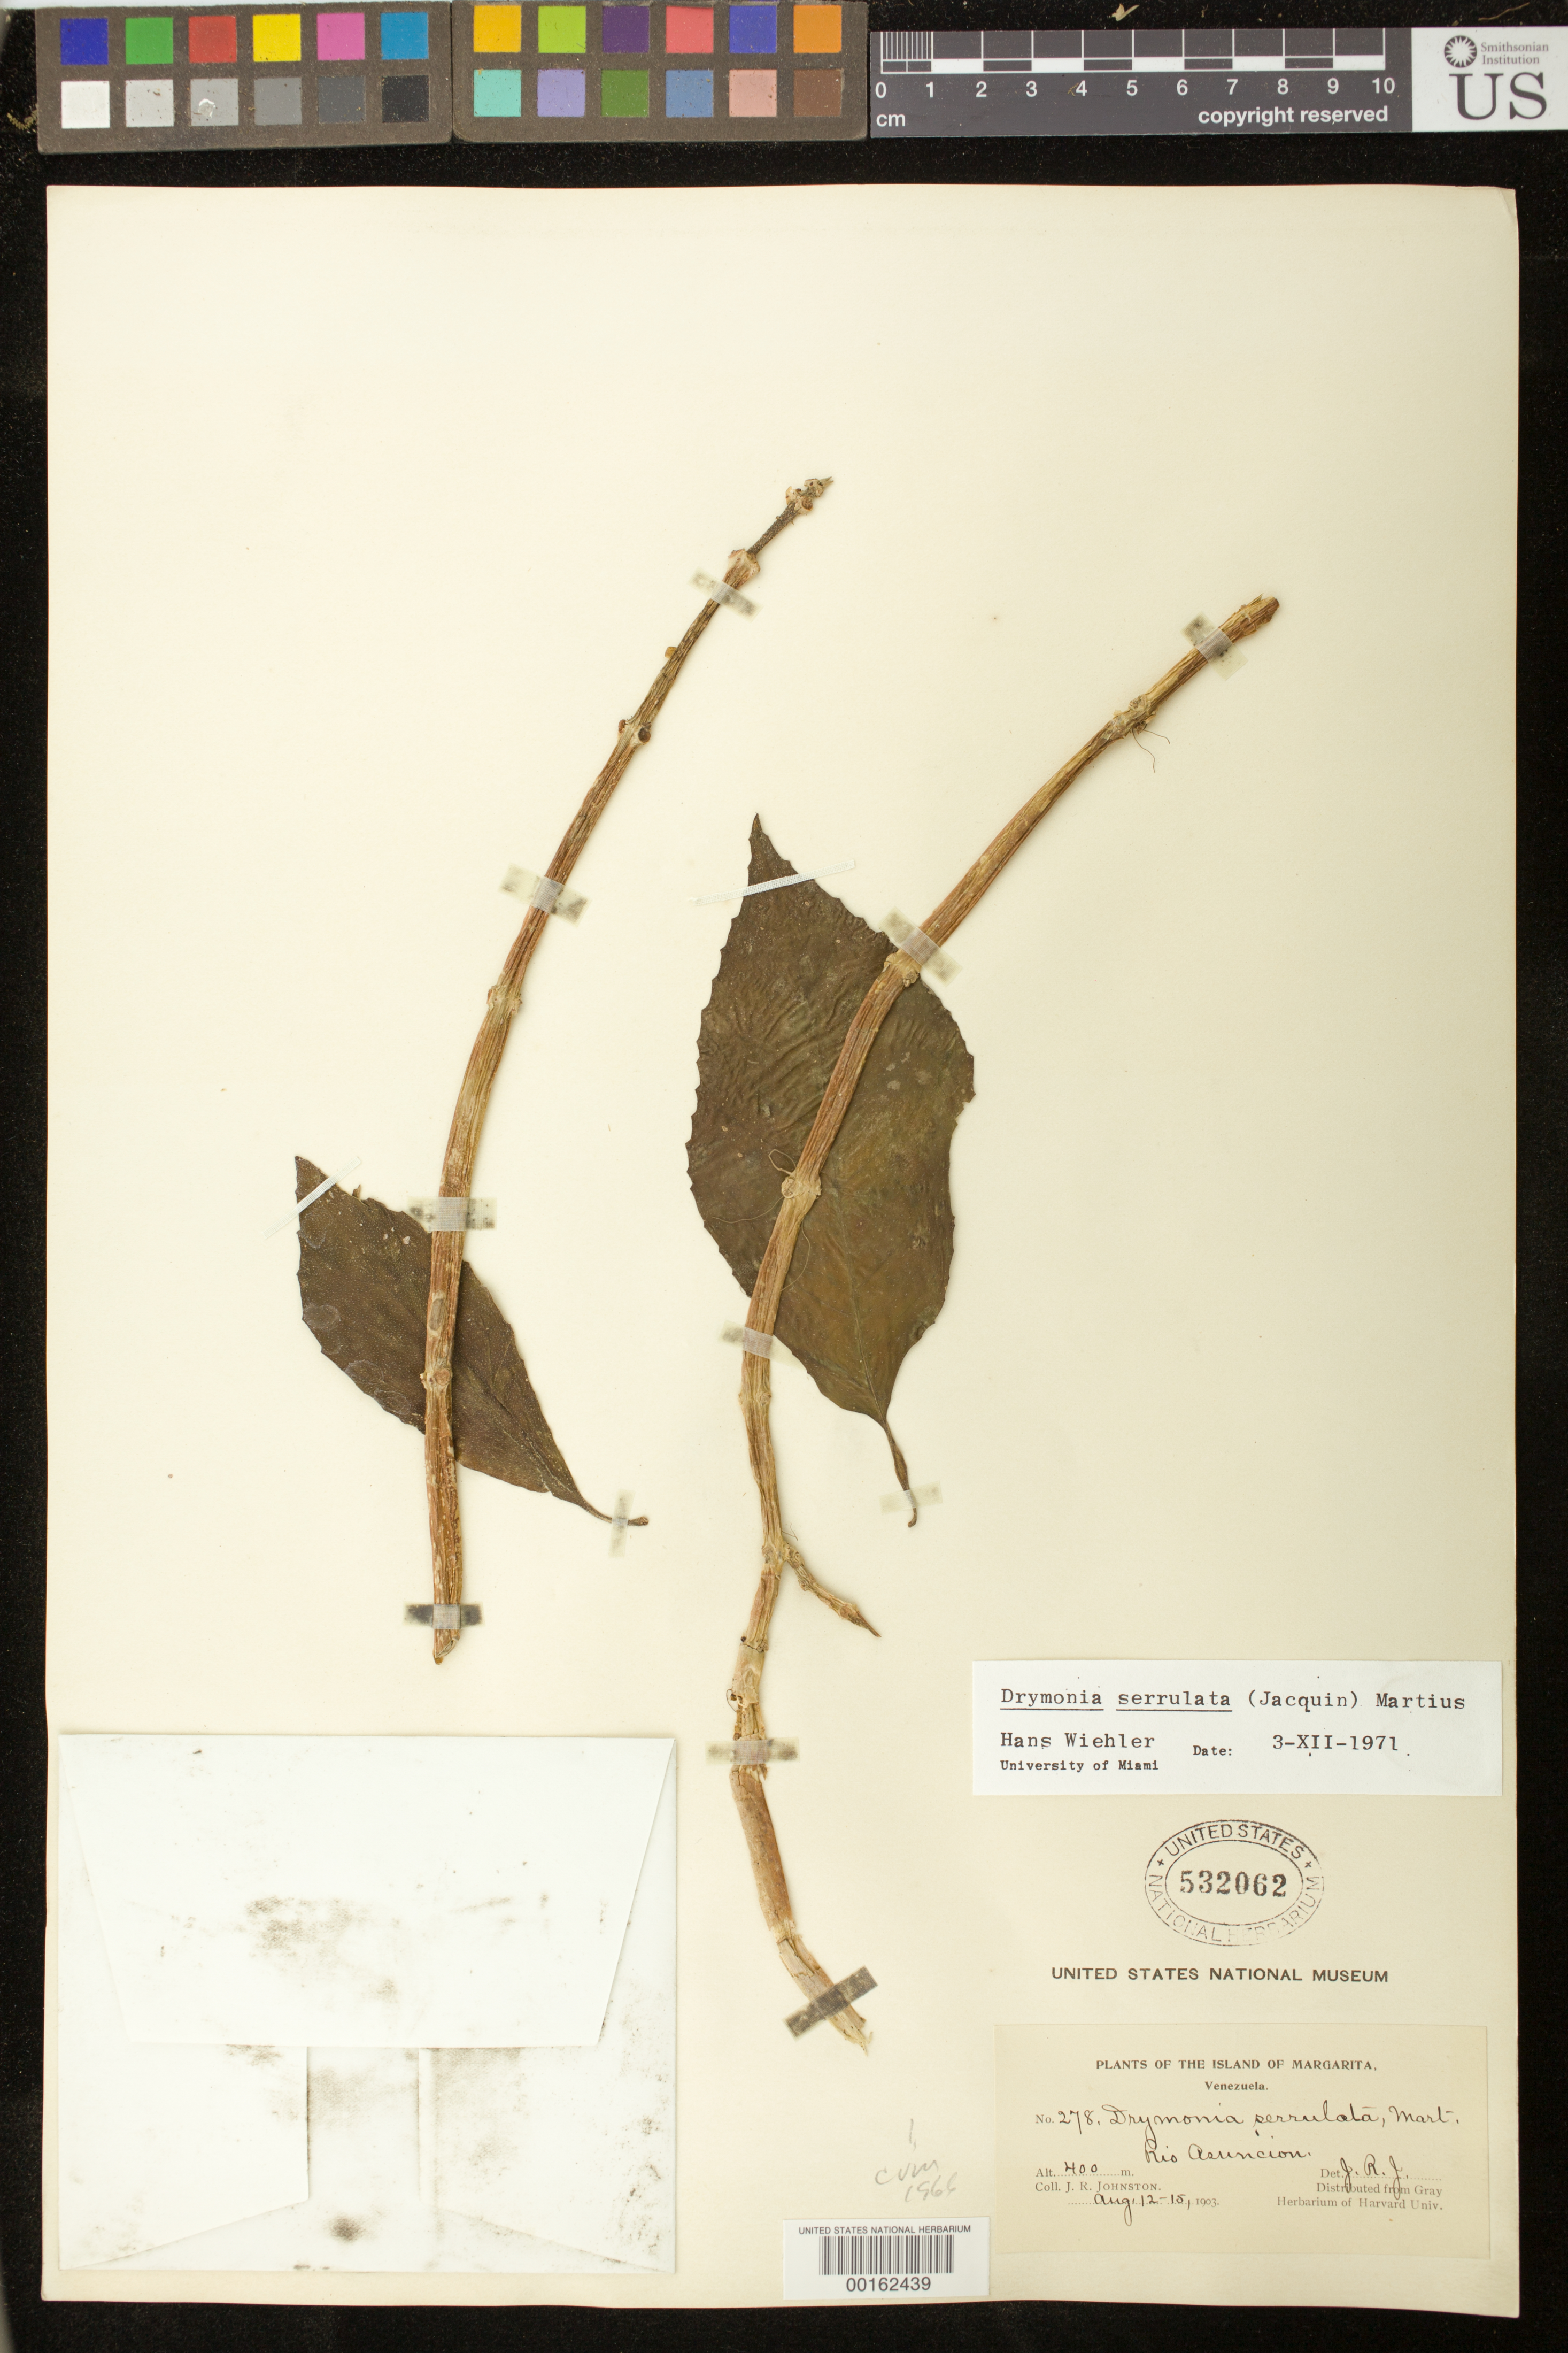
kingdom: Plantae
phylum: Tracheophyta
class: Magnoliopsida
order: Lamiales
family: Gesneriaceae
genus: Drymonia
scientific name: Drymonia serrulata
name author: (Jacq.) Mart.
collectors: J. Johnston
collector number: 278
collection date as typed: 12-15 Aug 1903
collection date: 1903-08-12/1903-08-15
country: Venezuela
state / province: Nueva Esparta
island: Margarita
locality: Island of Margarita, Rio Asuncion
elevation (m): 400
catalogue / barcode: US 532062